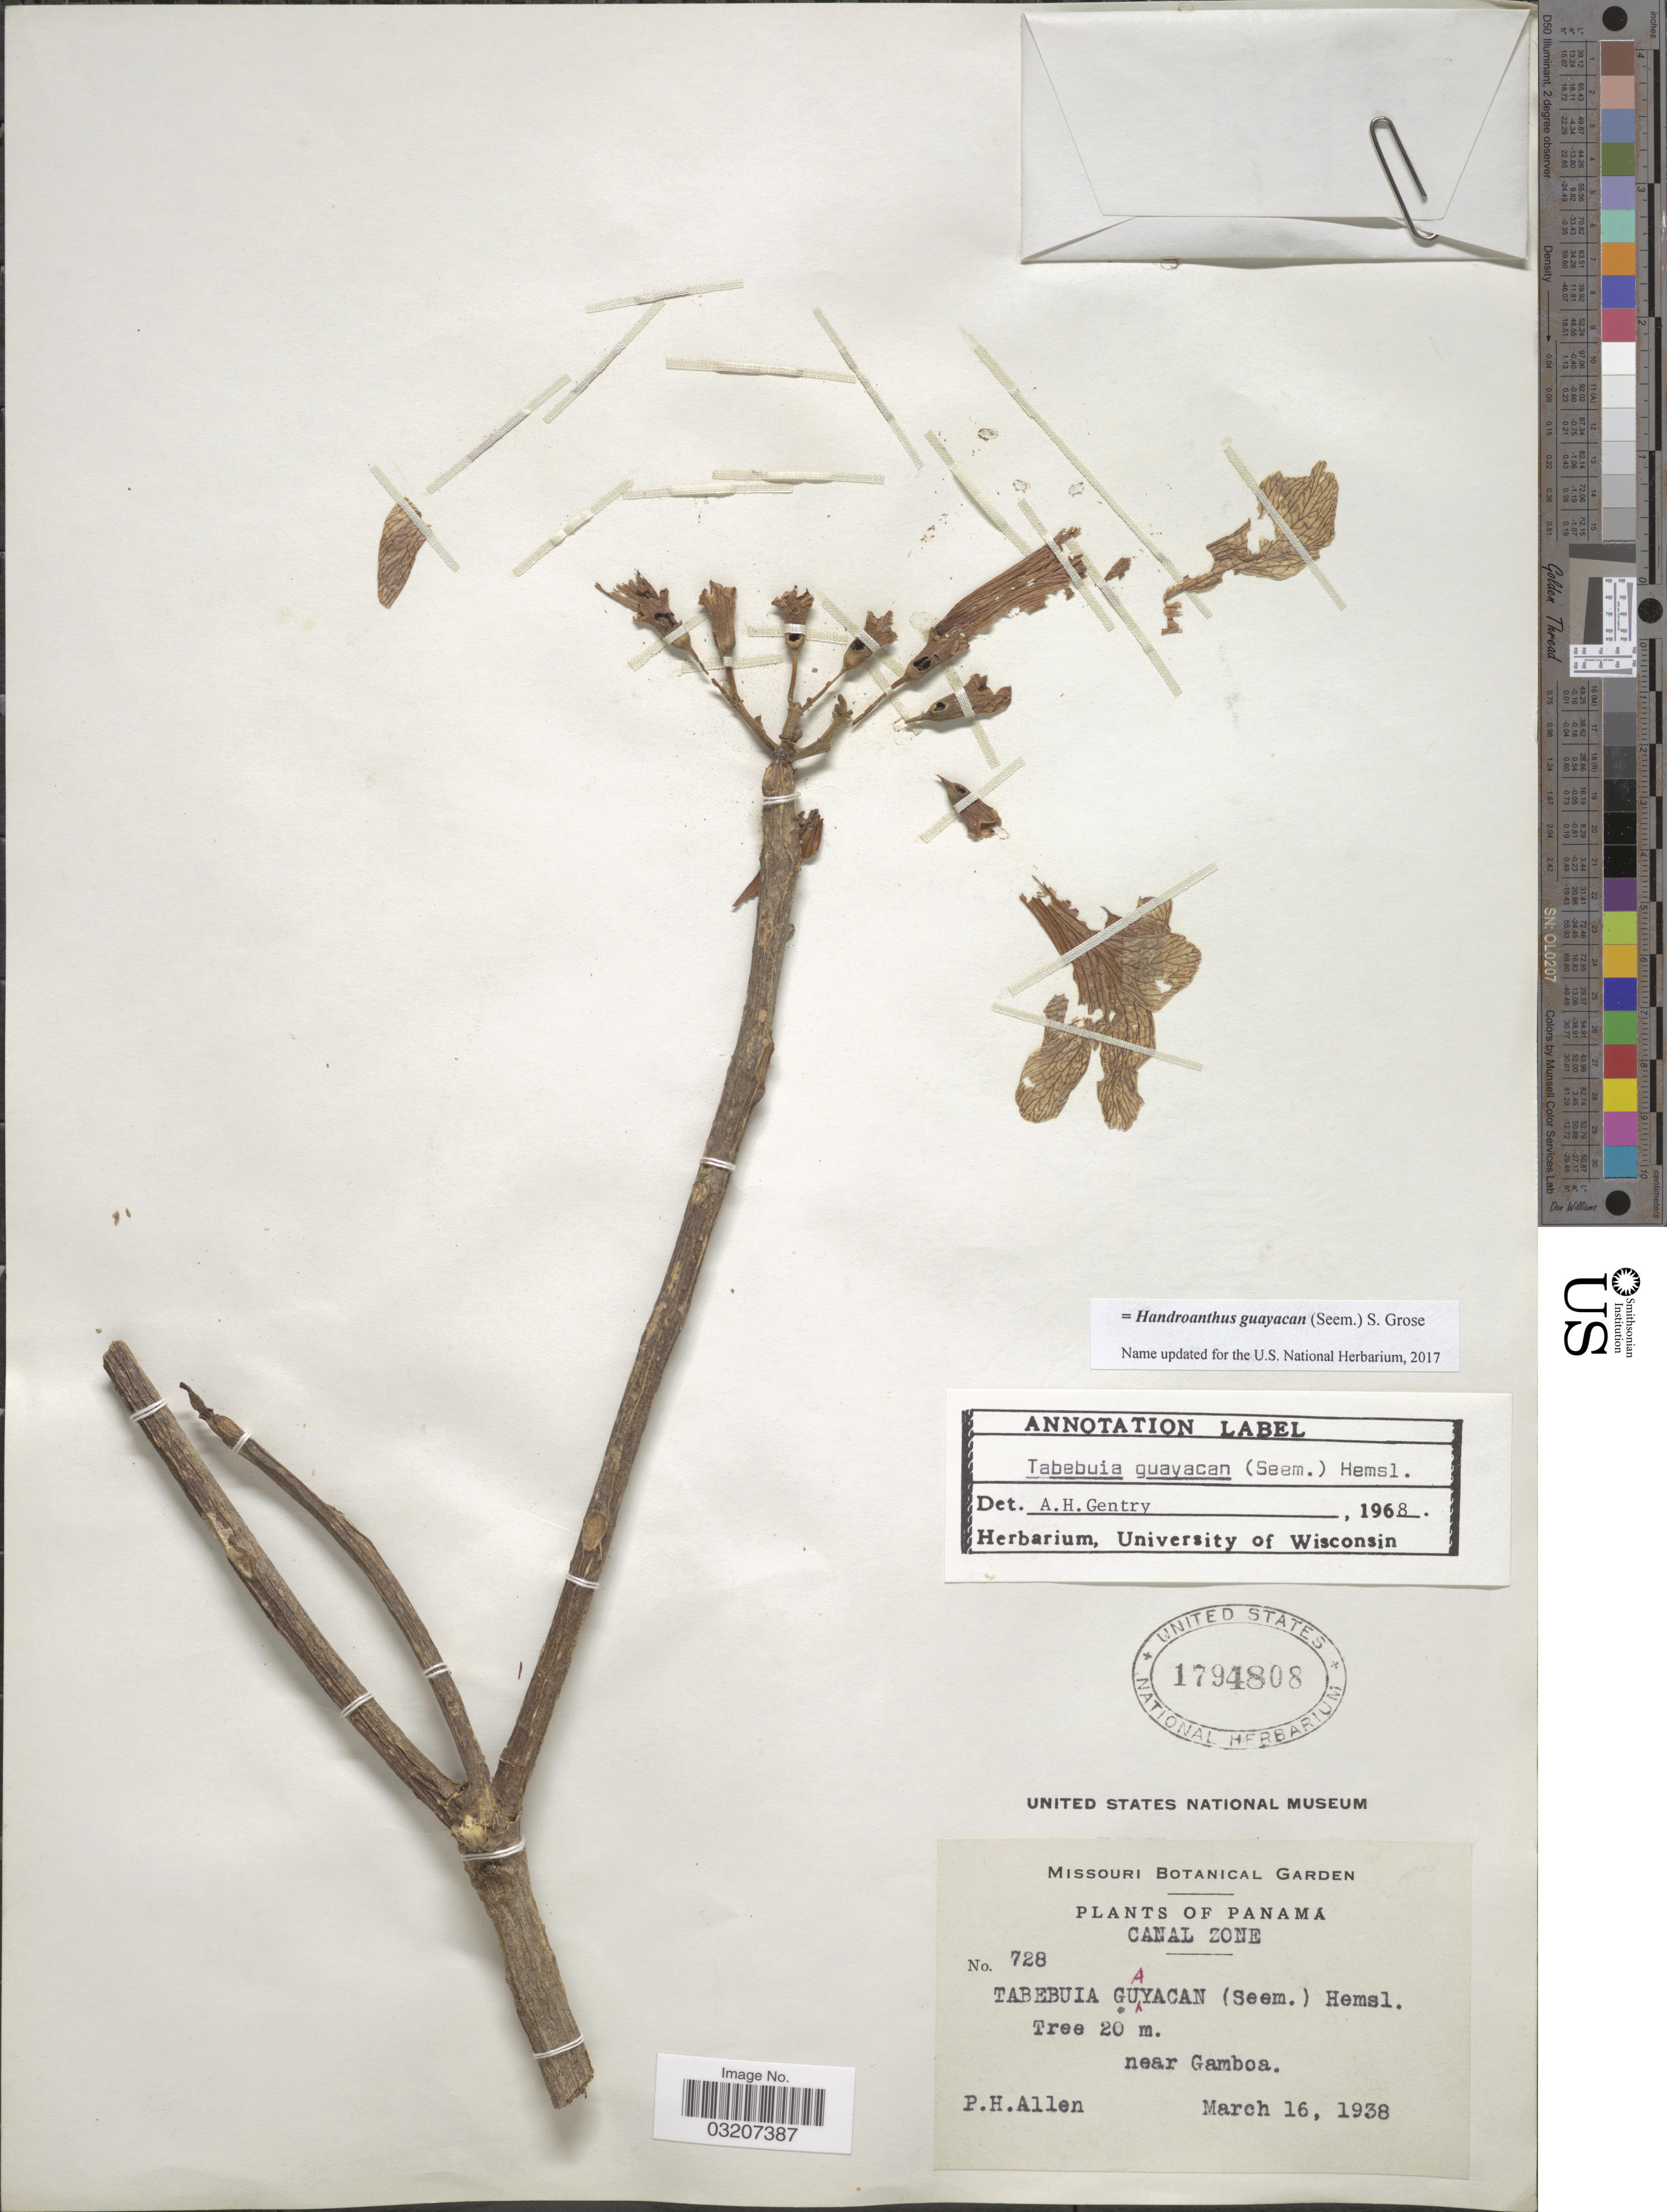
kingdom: Plantae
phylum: Tracheophyta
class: Magnoliopsida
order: Lamiales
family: Bignoniaceae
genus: Handroanthus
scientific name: Handroanthus guayacan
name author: (Seem.) S.O. Grose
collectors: P. H. Allen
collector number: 728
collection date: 1938-03-16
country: Panama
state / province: Colón / Panamá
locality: Canal Zone, Near Gambosa.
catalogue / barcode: US 1794808